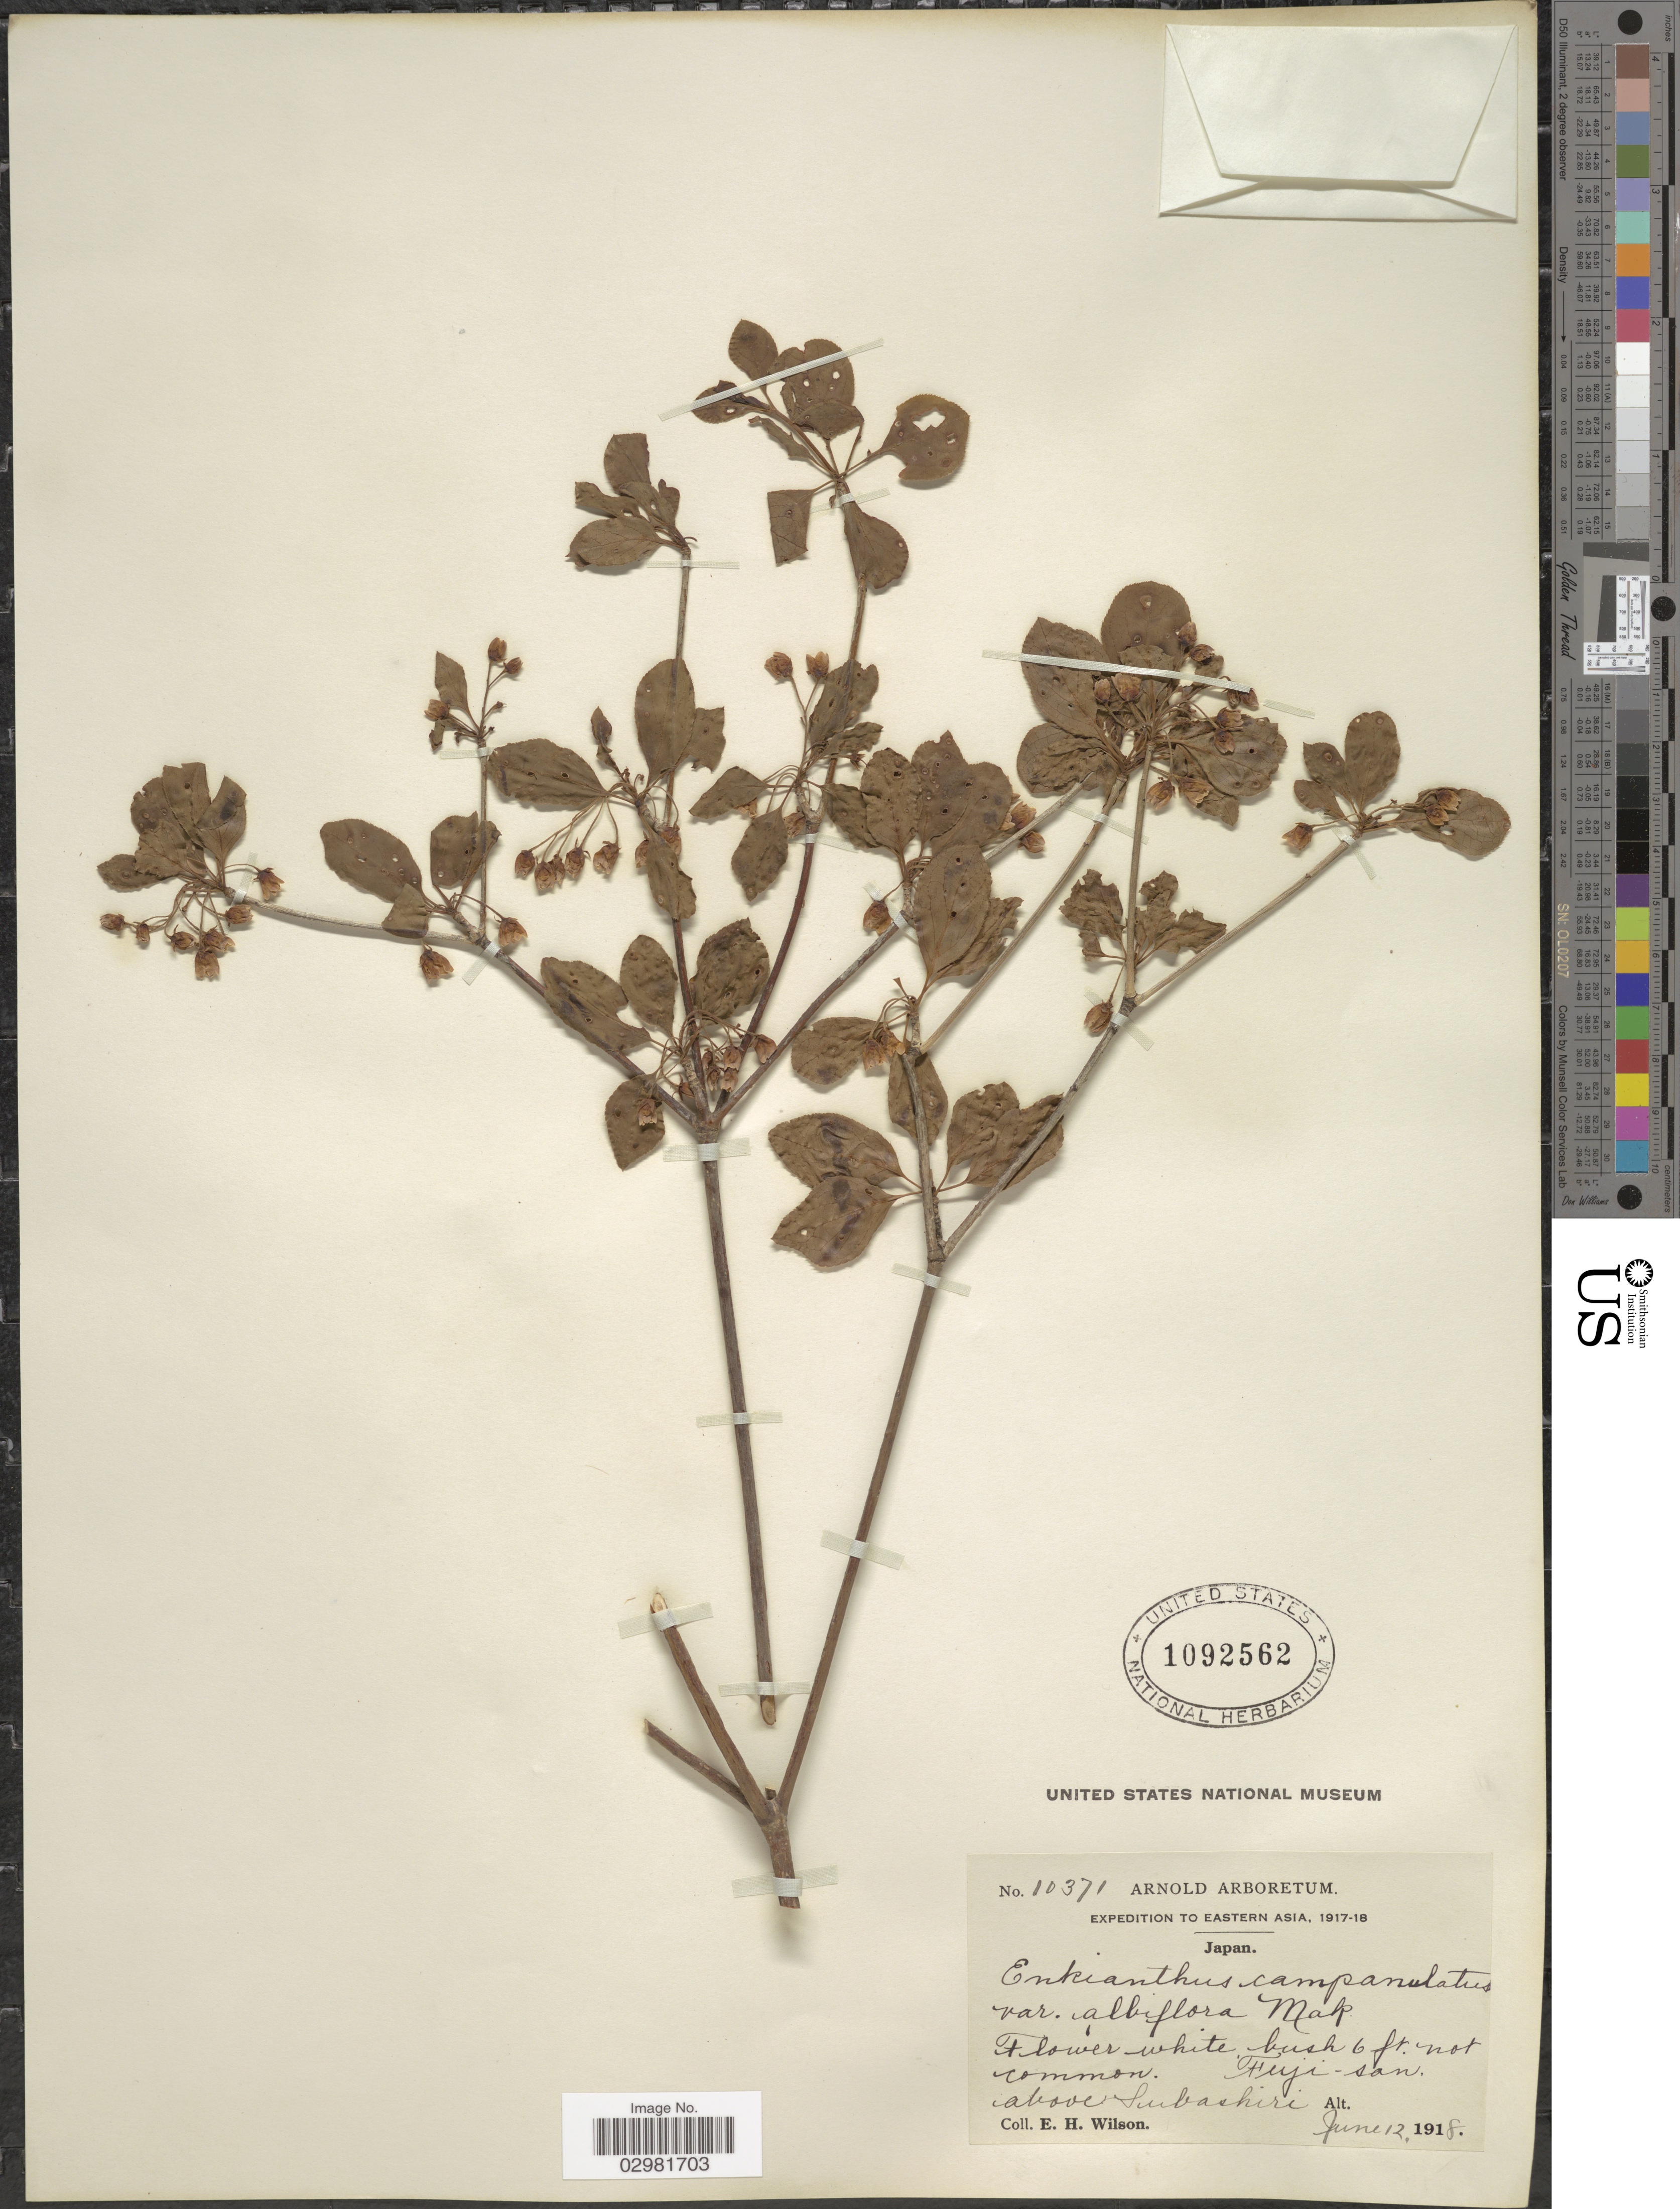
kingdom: Plantae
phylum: Tracheophyta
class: Magnoliopsida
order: Ericales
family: Ericaceae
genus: Enkianthus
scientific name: Enkianthus campanulatus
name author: (Miq.) G. Nicholson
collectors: E. Wilson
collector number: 10371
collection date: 1918-06-12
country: Japan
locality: Eastern Asia. Fuji-san above Subashiri.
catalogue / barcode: US 1092562